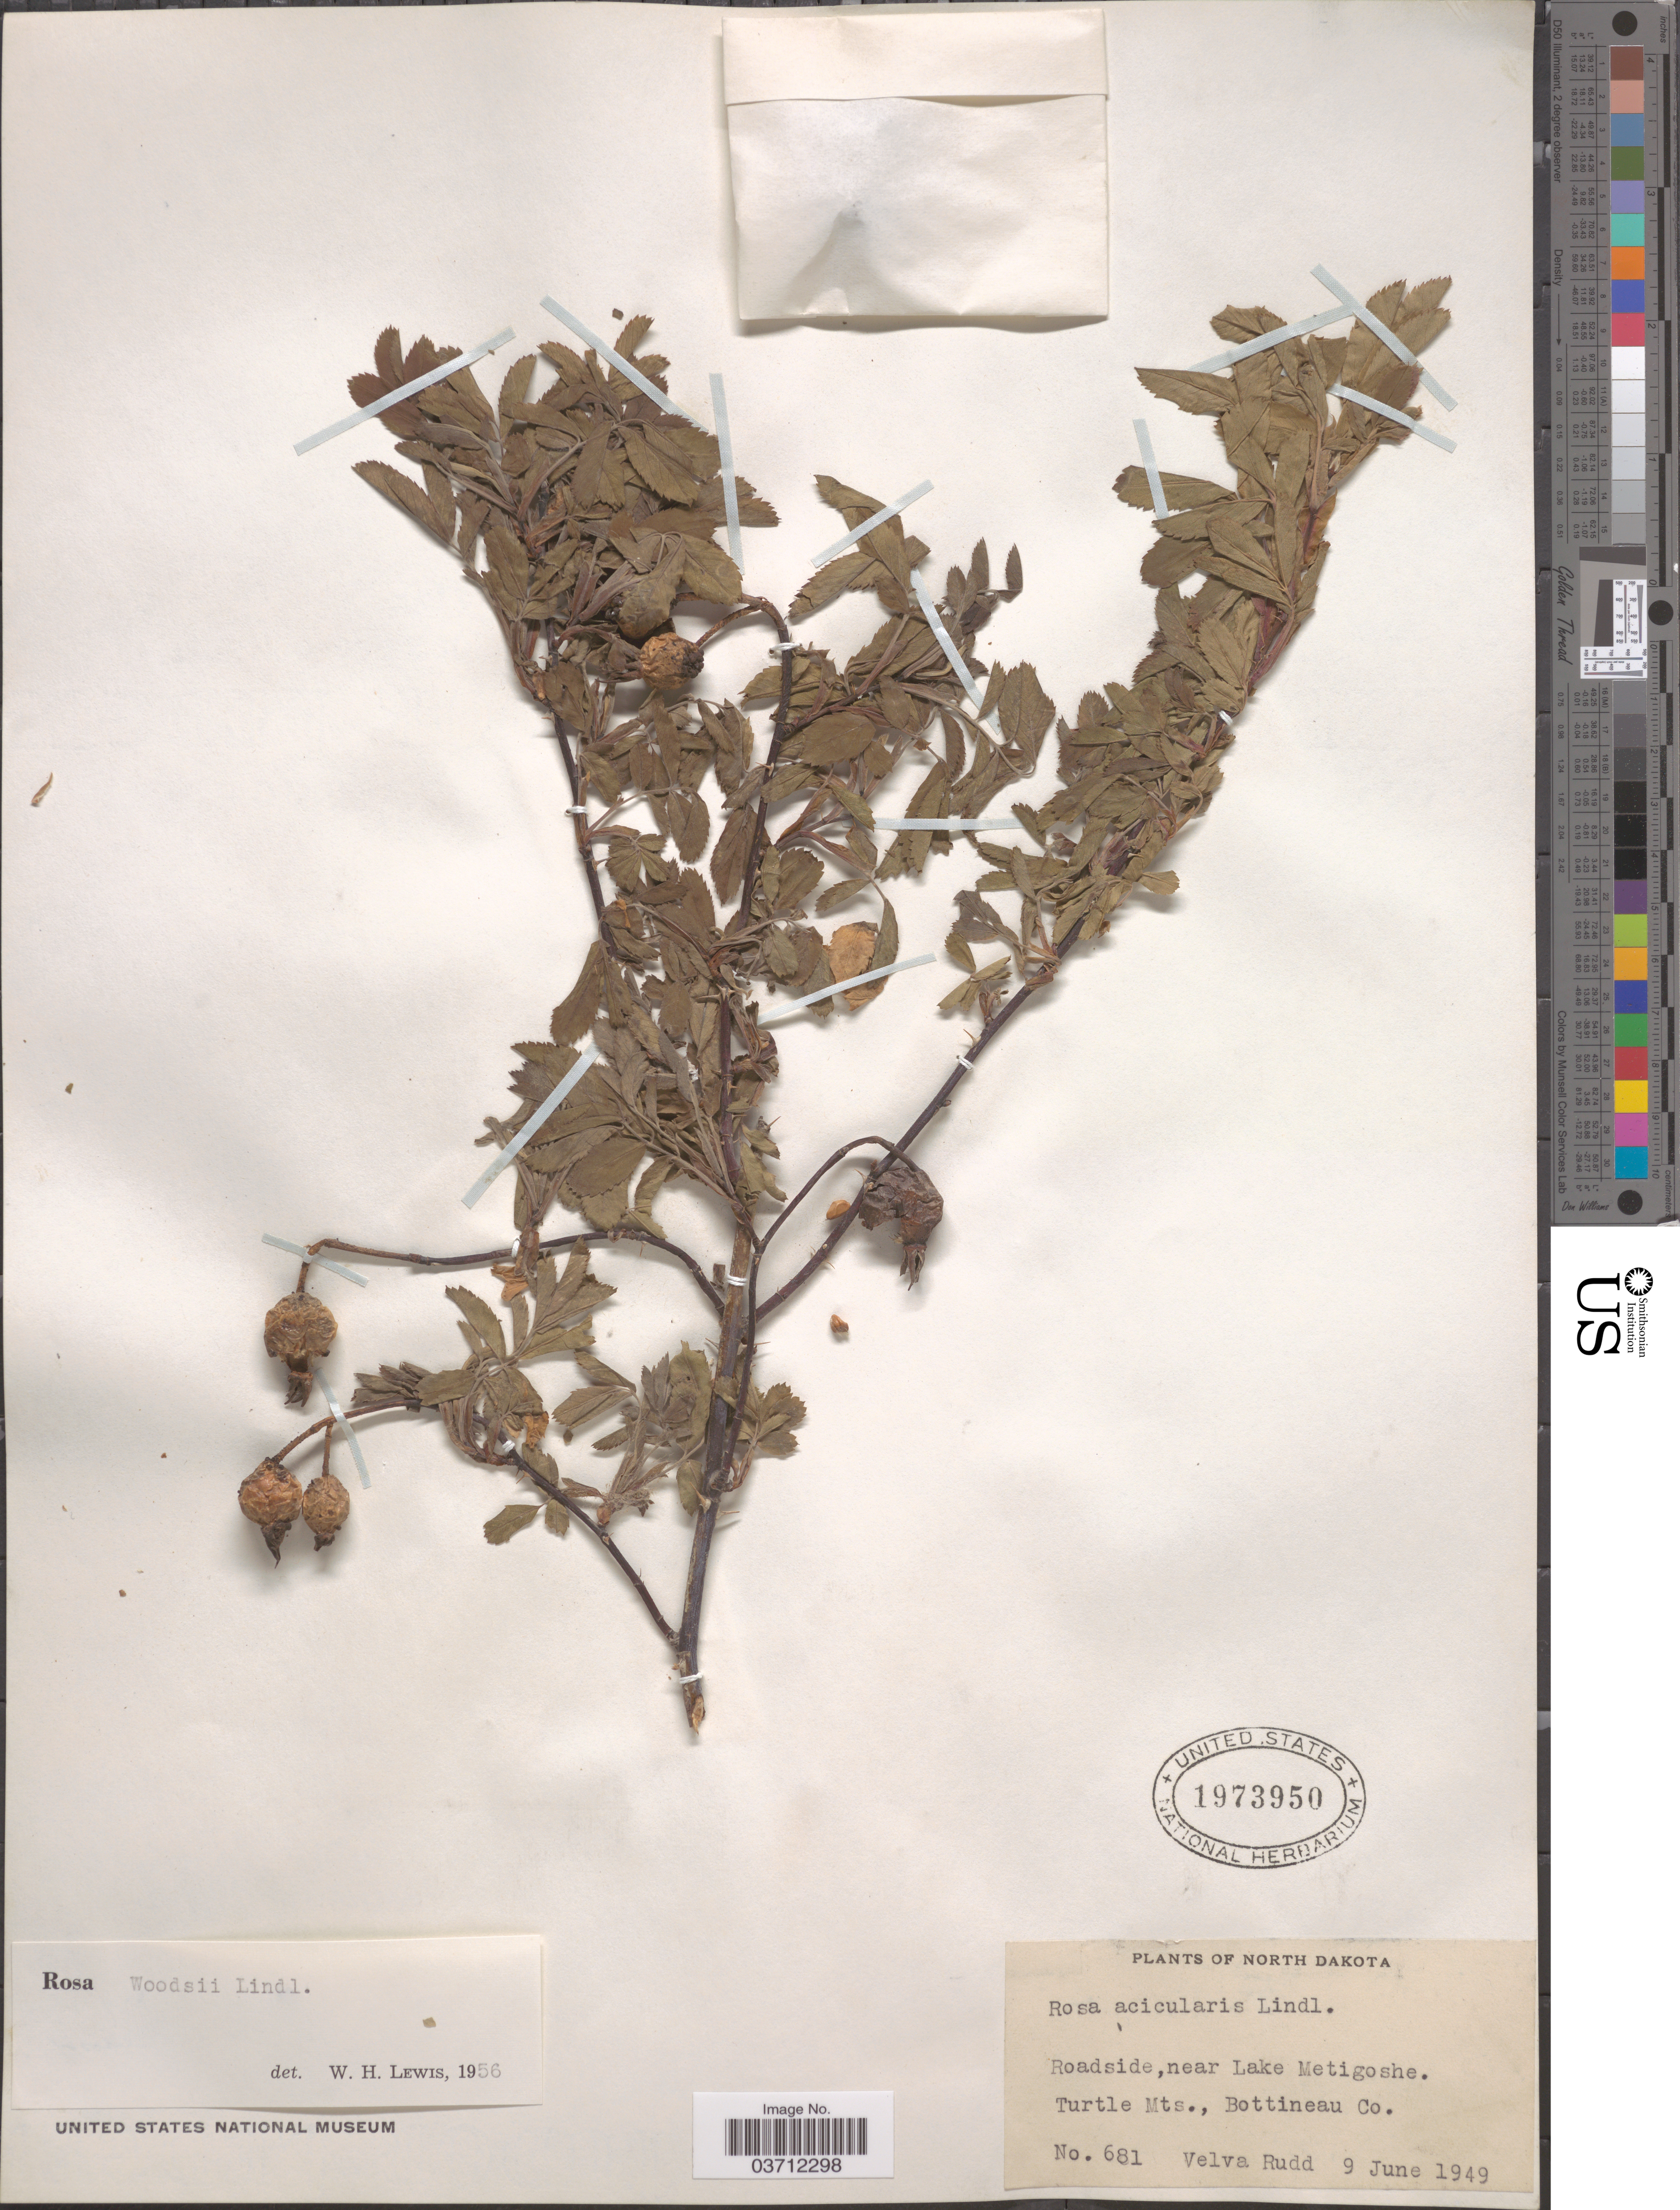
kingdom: Plantae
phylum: Tracheophyta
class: Magnoliopsida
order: Rosales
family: Rosaceae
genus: Rosa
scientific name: Rosa woodsii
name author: Lindl.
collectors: V. E. Rudd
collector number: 681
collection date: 1949-06-09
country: United States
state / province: North Dakota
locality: Roadside, near Lake Metigoshe. Turtle Mts., Bottineau Co.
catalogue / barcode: US 1973950